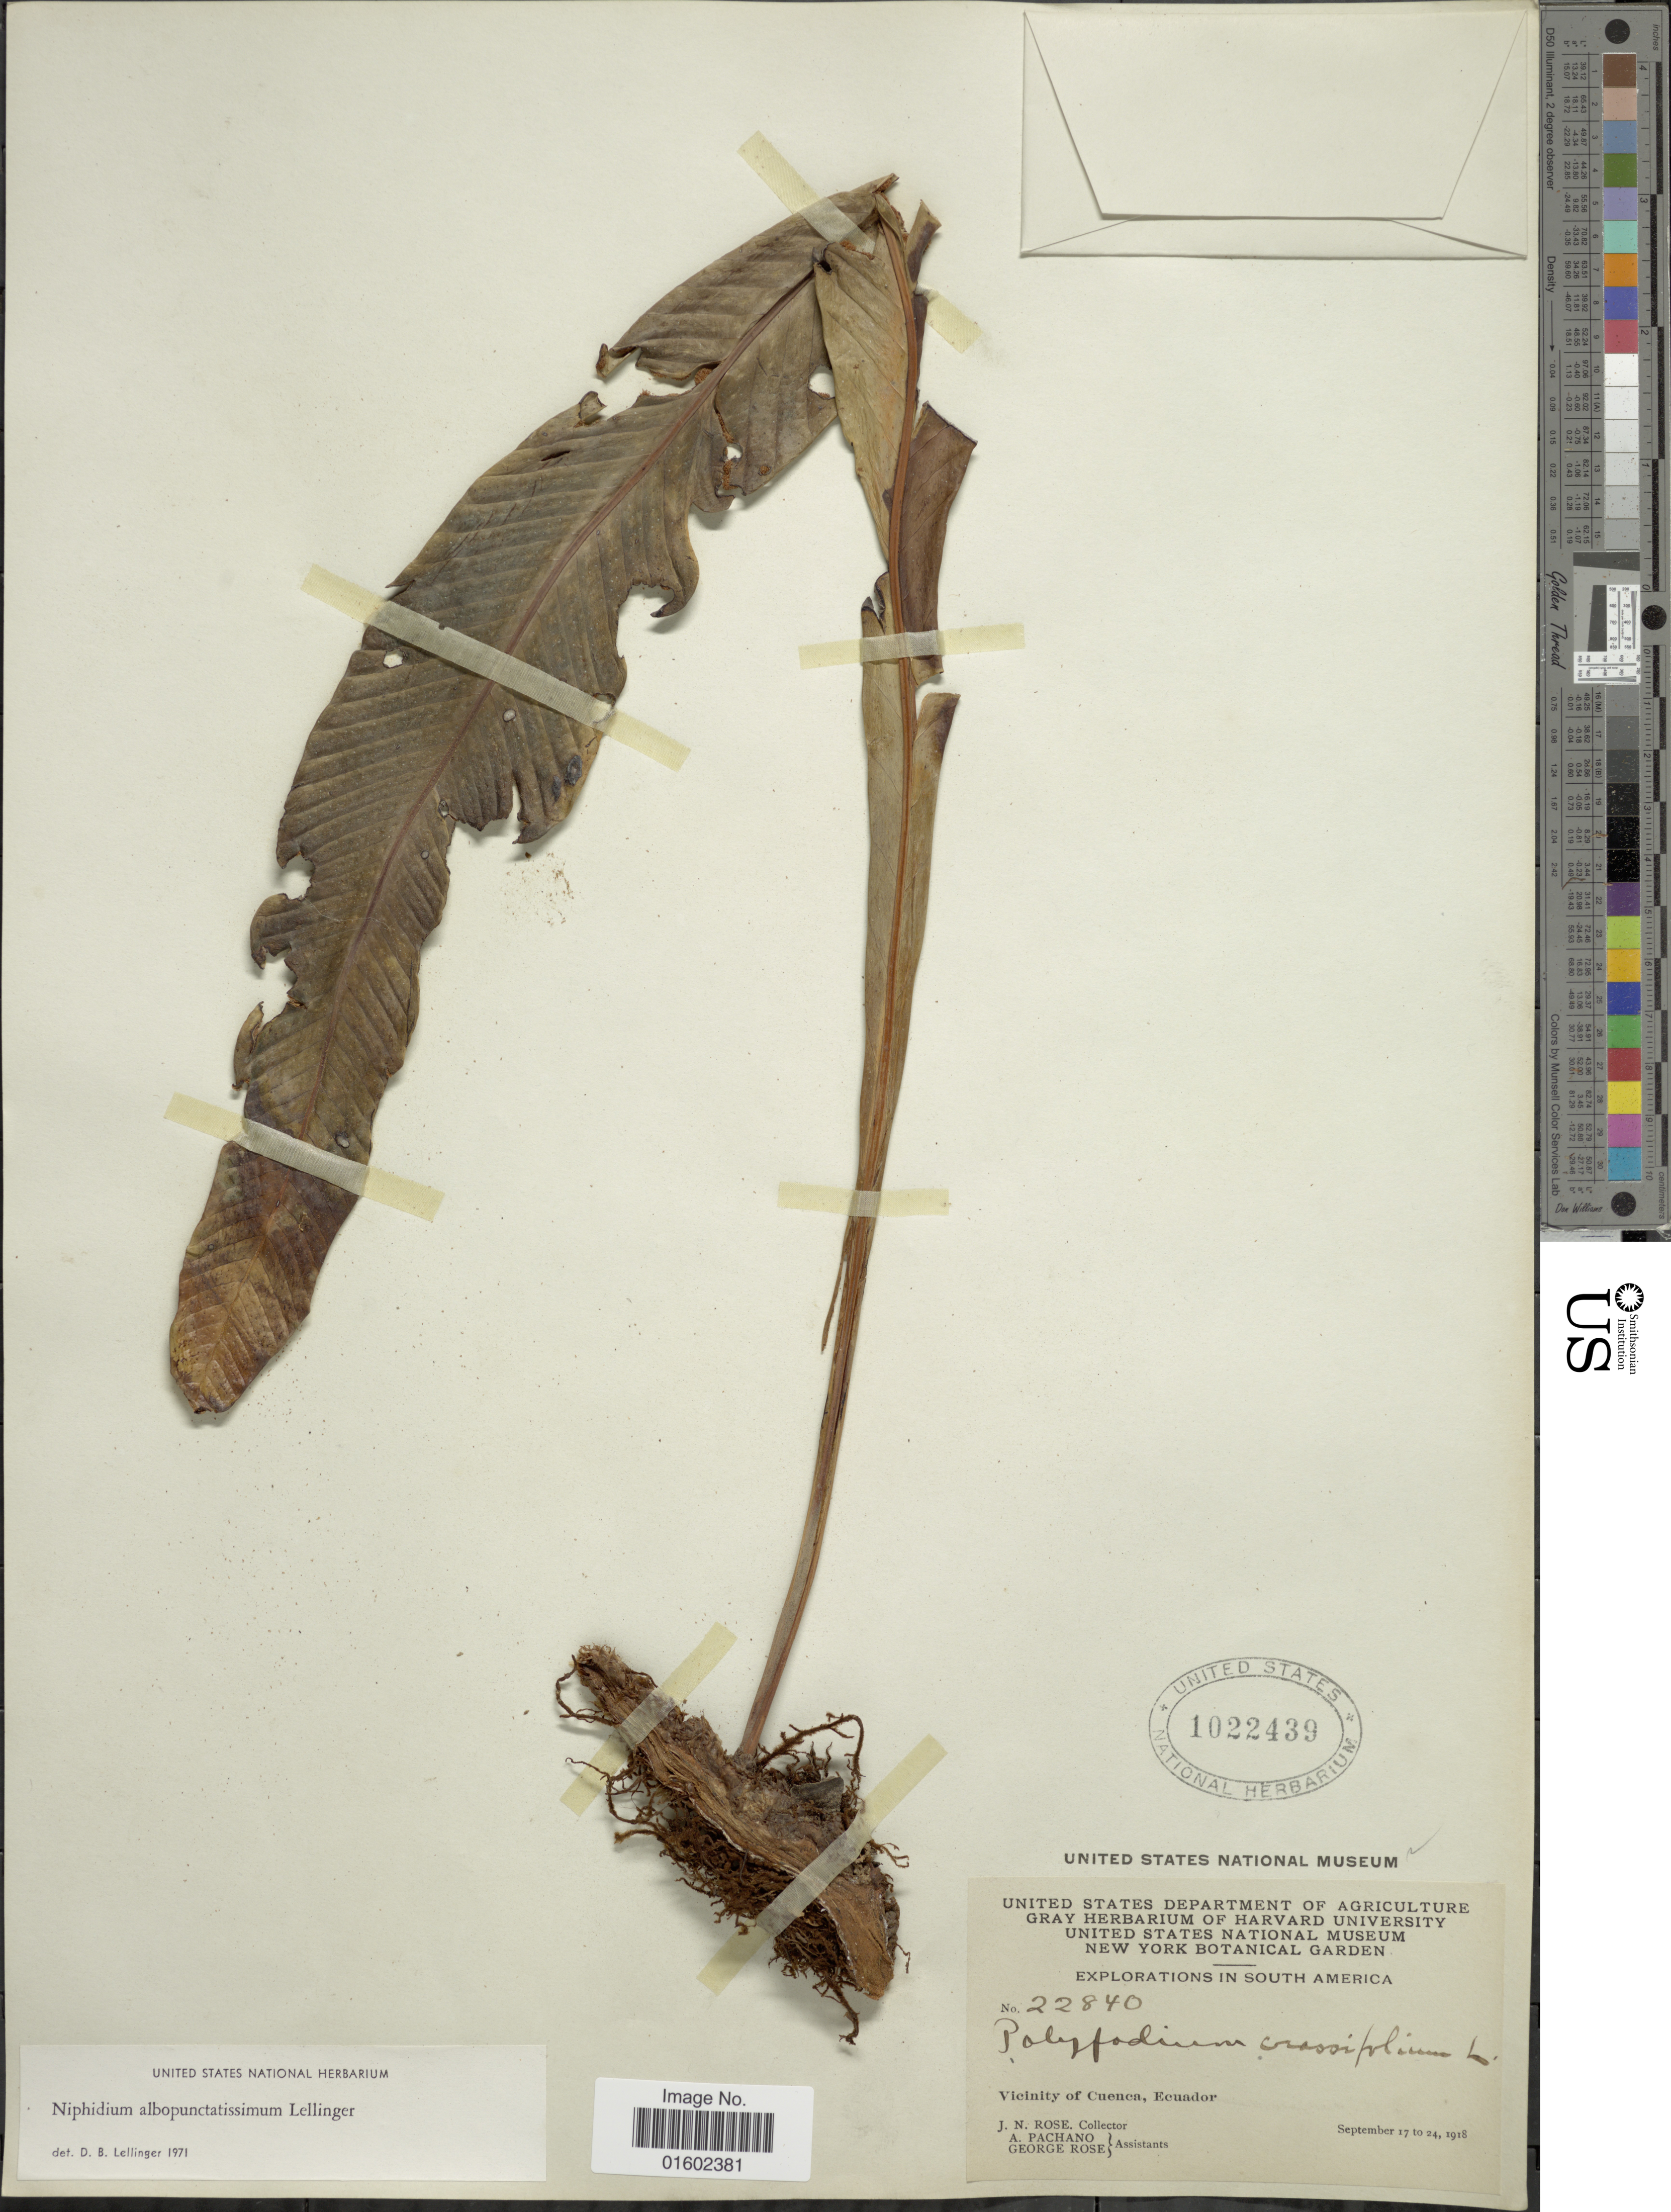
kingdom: Plantae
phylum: Tracheophyta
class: Polypodiopsida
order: Polypodiales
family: Polypodiaceae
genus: Niphidium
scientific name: Niphidium albopunctatissimum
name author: Lellinger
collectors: J. N. Rose, A. Pachano & G. Rose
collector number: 22840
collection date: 1918-09-17/1918-09-24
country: Ecuador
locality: Vicinity of Cuenca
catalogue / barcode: US 1022439